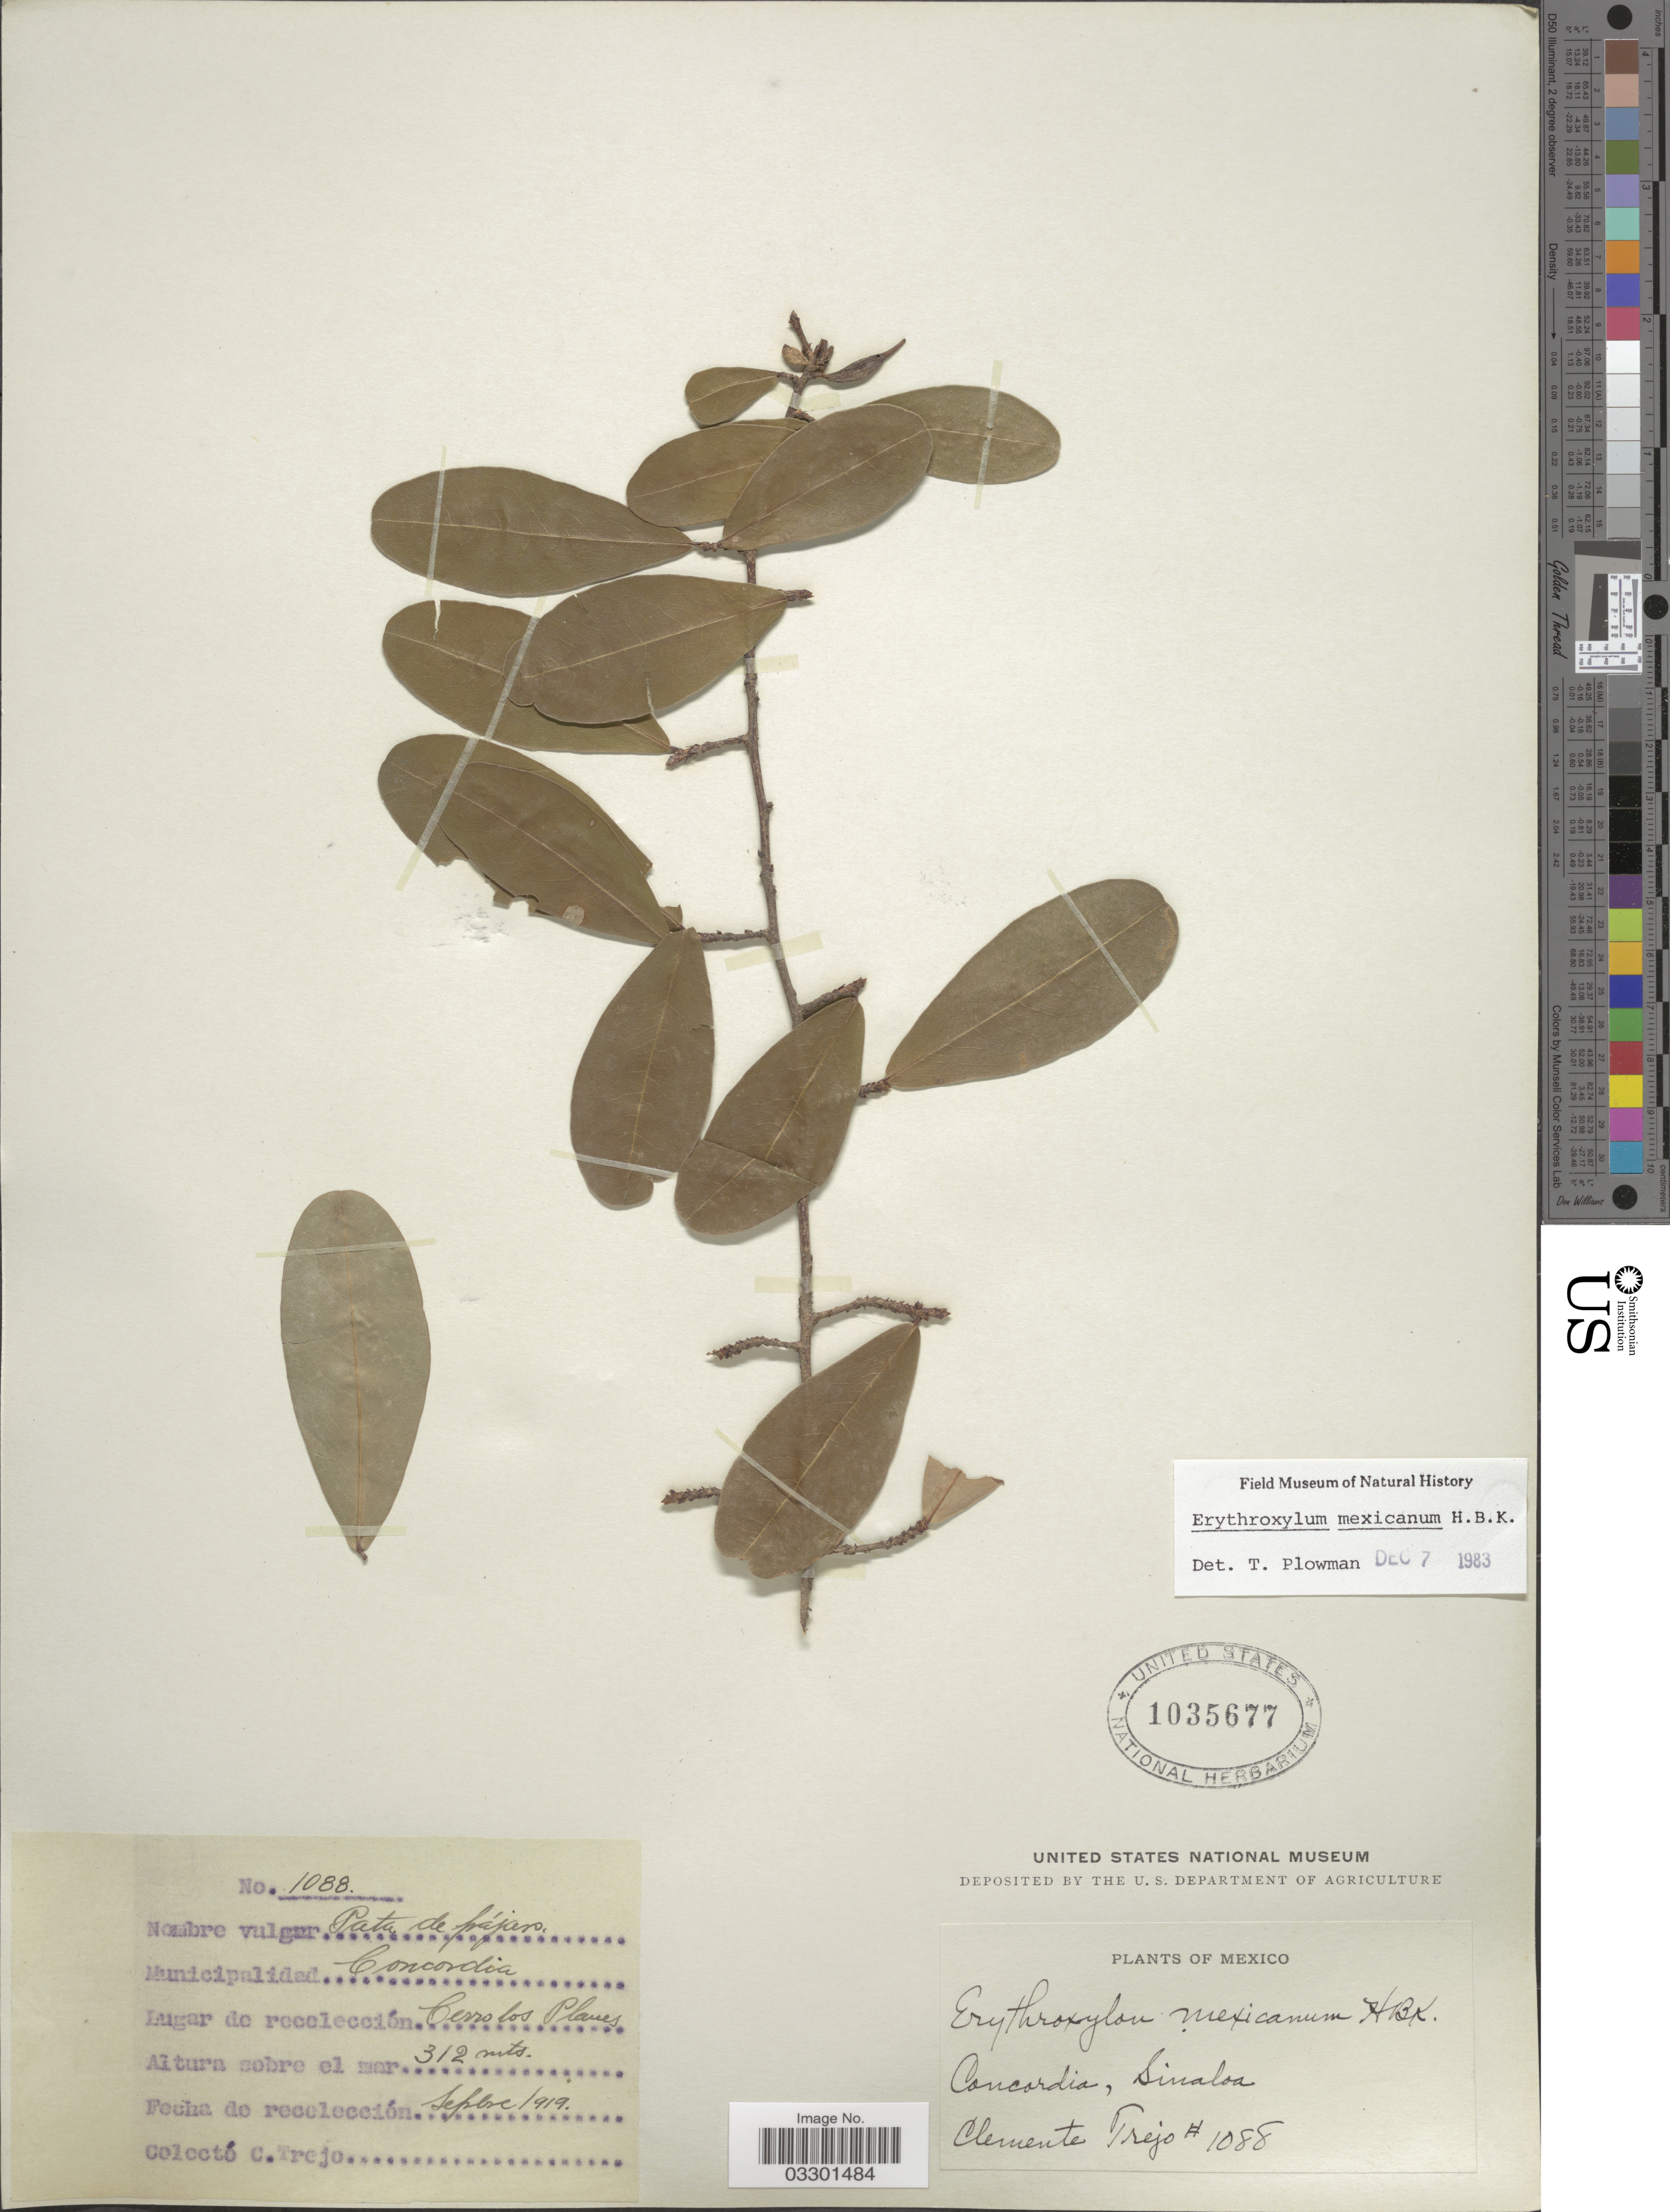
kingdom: Plantae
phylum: Tracheophyta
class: Magnoliopsida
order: Malpighiales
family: Erythroxylaceae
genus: Erythroxylum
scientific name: Erythroxylum mexicanum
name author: Kunth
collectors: C. Trejo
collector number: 1088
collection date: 1919-09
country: Mexico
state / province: Sinaloa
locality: Municipalidad Concordia. Cerro los Planes.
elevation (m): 312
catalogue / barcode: US 1035677